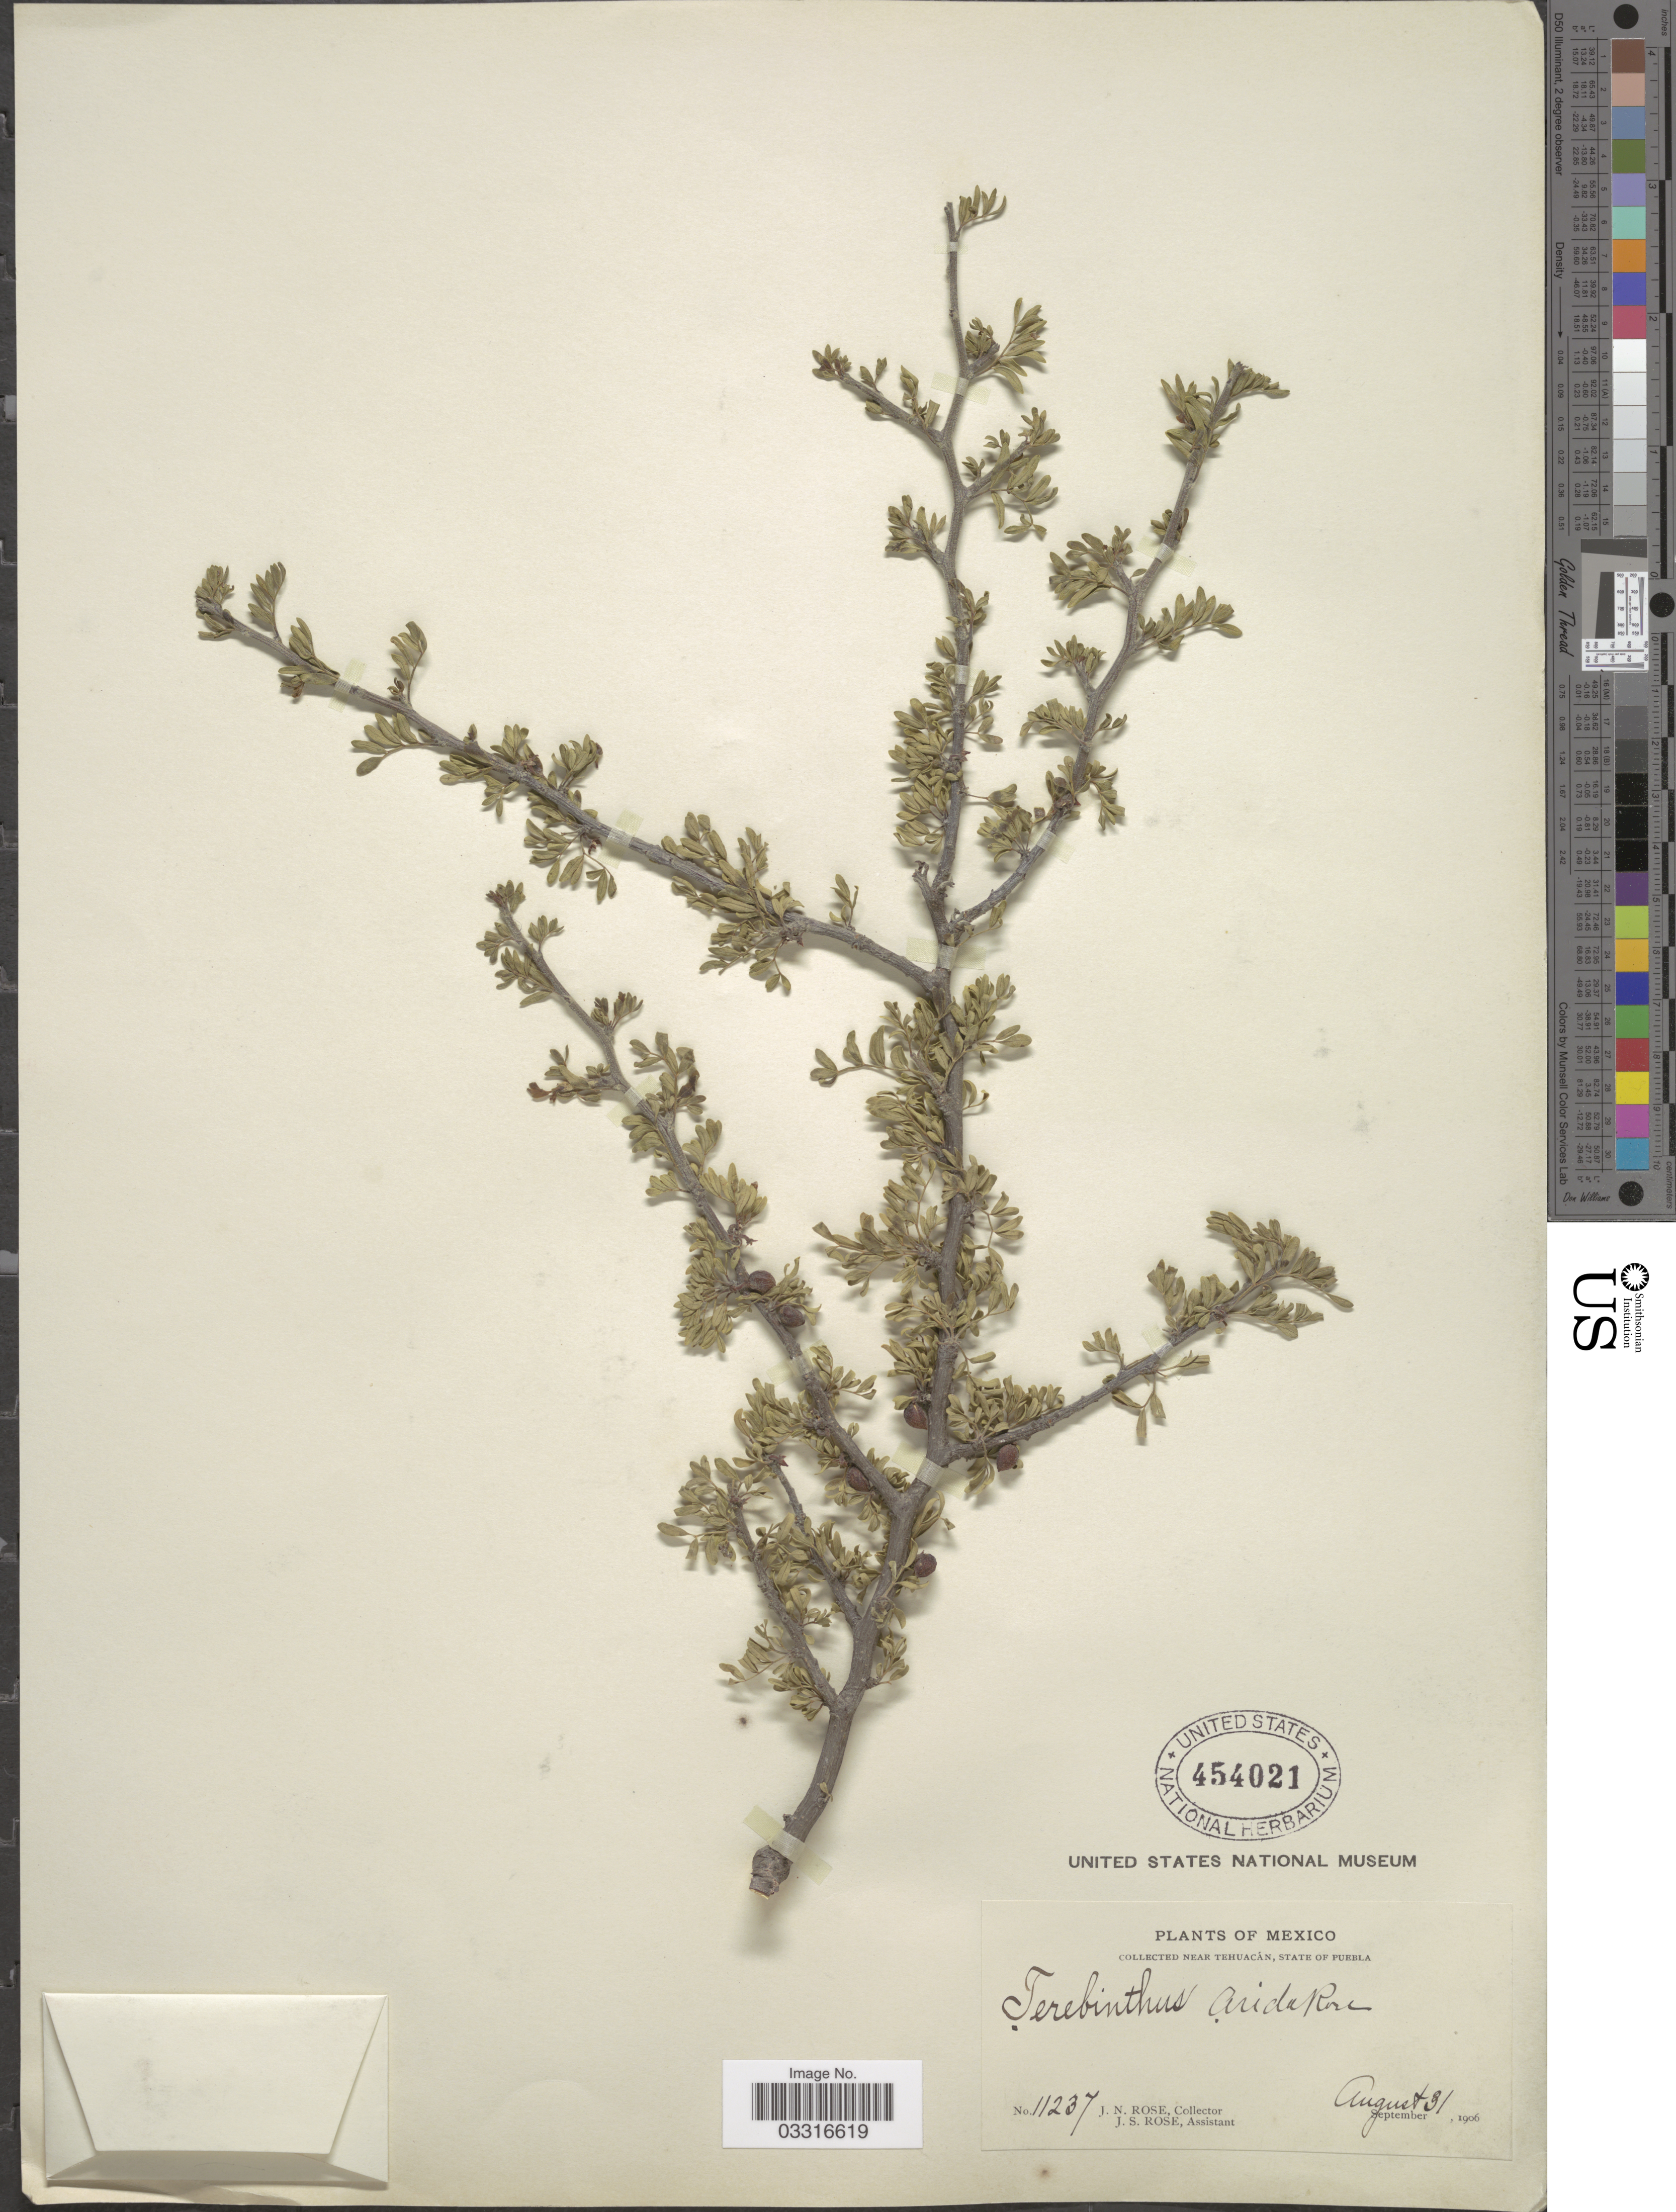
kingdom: Plantae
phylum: Tracheophyta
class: Magnoliopsida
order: Sapindales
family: Burseraceae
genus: Bursera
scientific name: Bursera arida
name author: (Rose) Standl.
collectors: J. N. Rose & J. S. Rose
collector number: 11237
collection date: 1906-08-31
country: Mexico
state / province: Puebla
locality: Near Tehuacán.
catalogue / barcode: US 454021